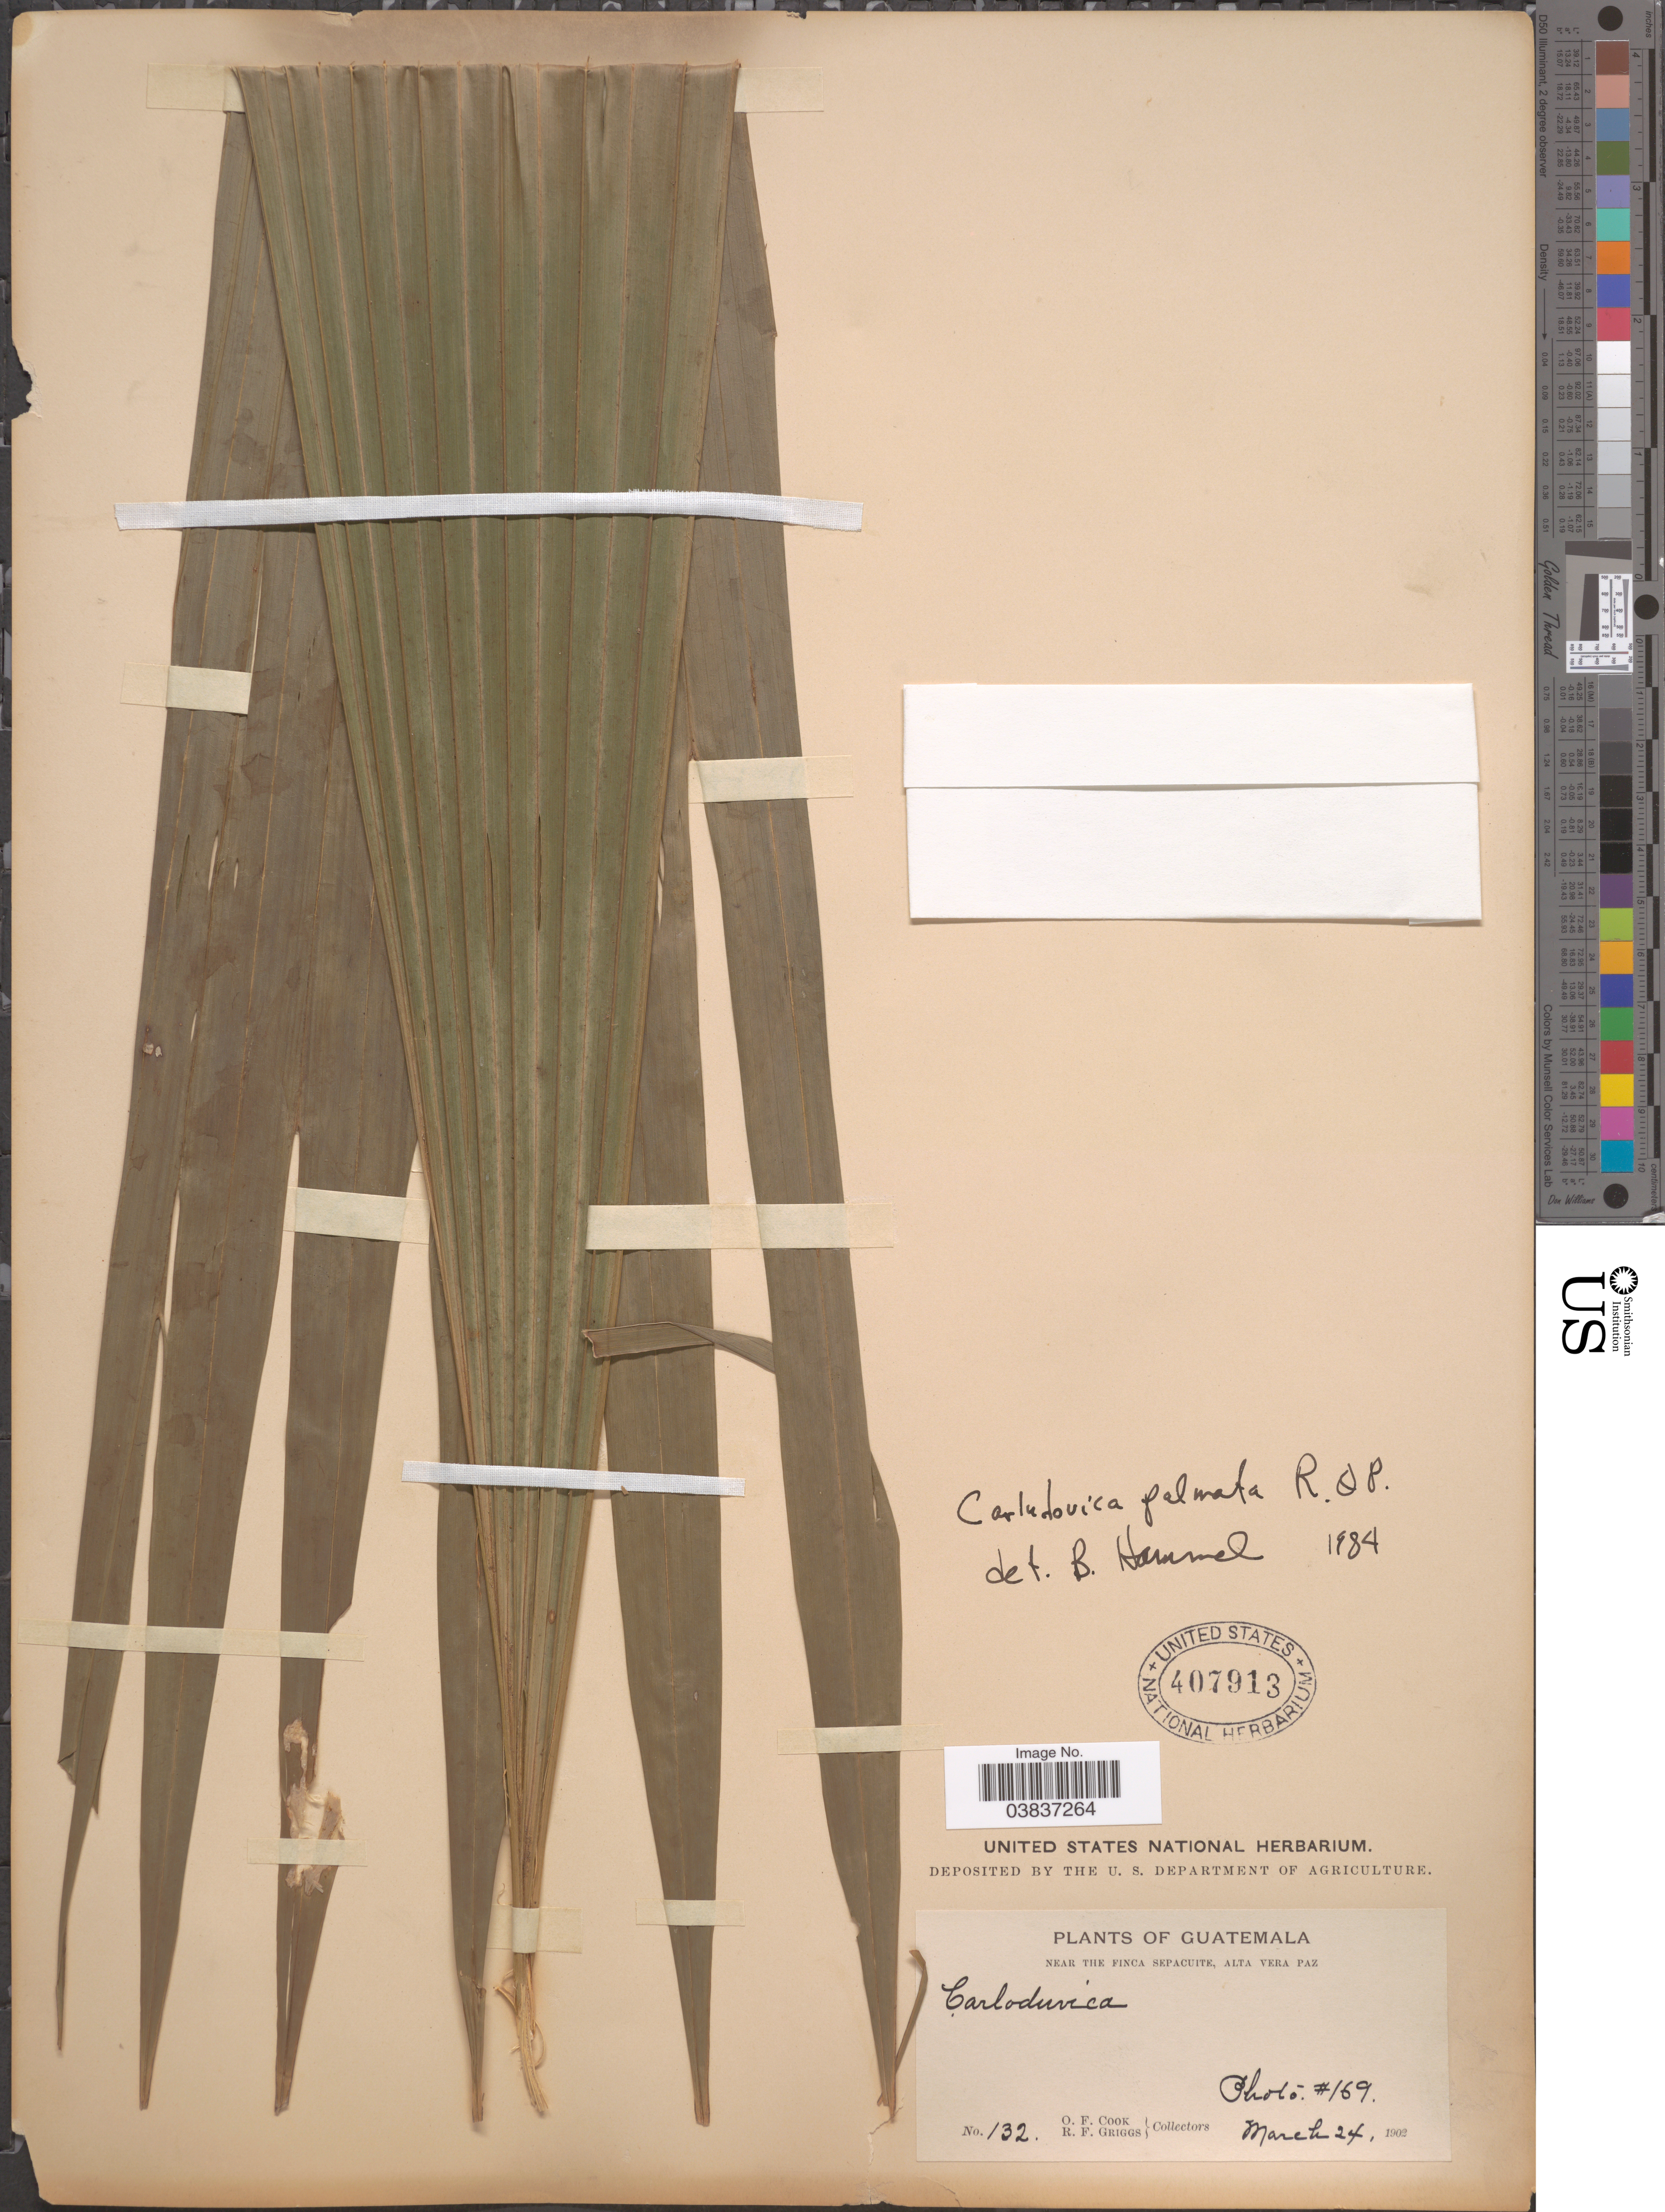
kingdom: Plantae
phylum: Tracheophyta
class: Liliopsida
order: Pandanales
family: Cyclanthaceae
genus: Carludovica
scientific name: Carludovica palmata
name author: Ruiz & Pav.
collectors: O. F. Cook & R. F. Griggs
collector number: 132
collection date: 1902-03-24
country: Guatemala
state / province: Alta Verapaz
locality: Near the Finca Sepacuite, Alta Vera Paz.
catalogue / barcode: US 407913